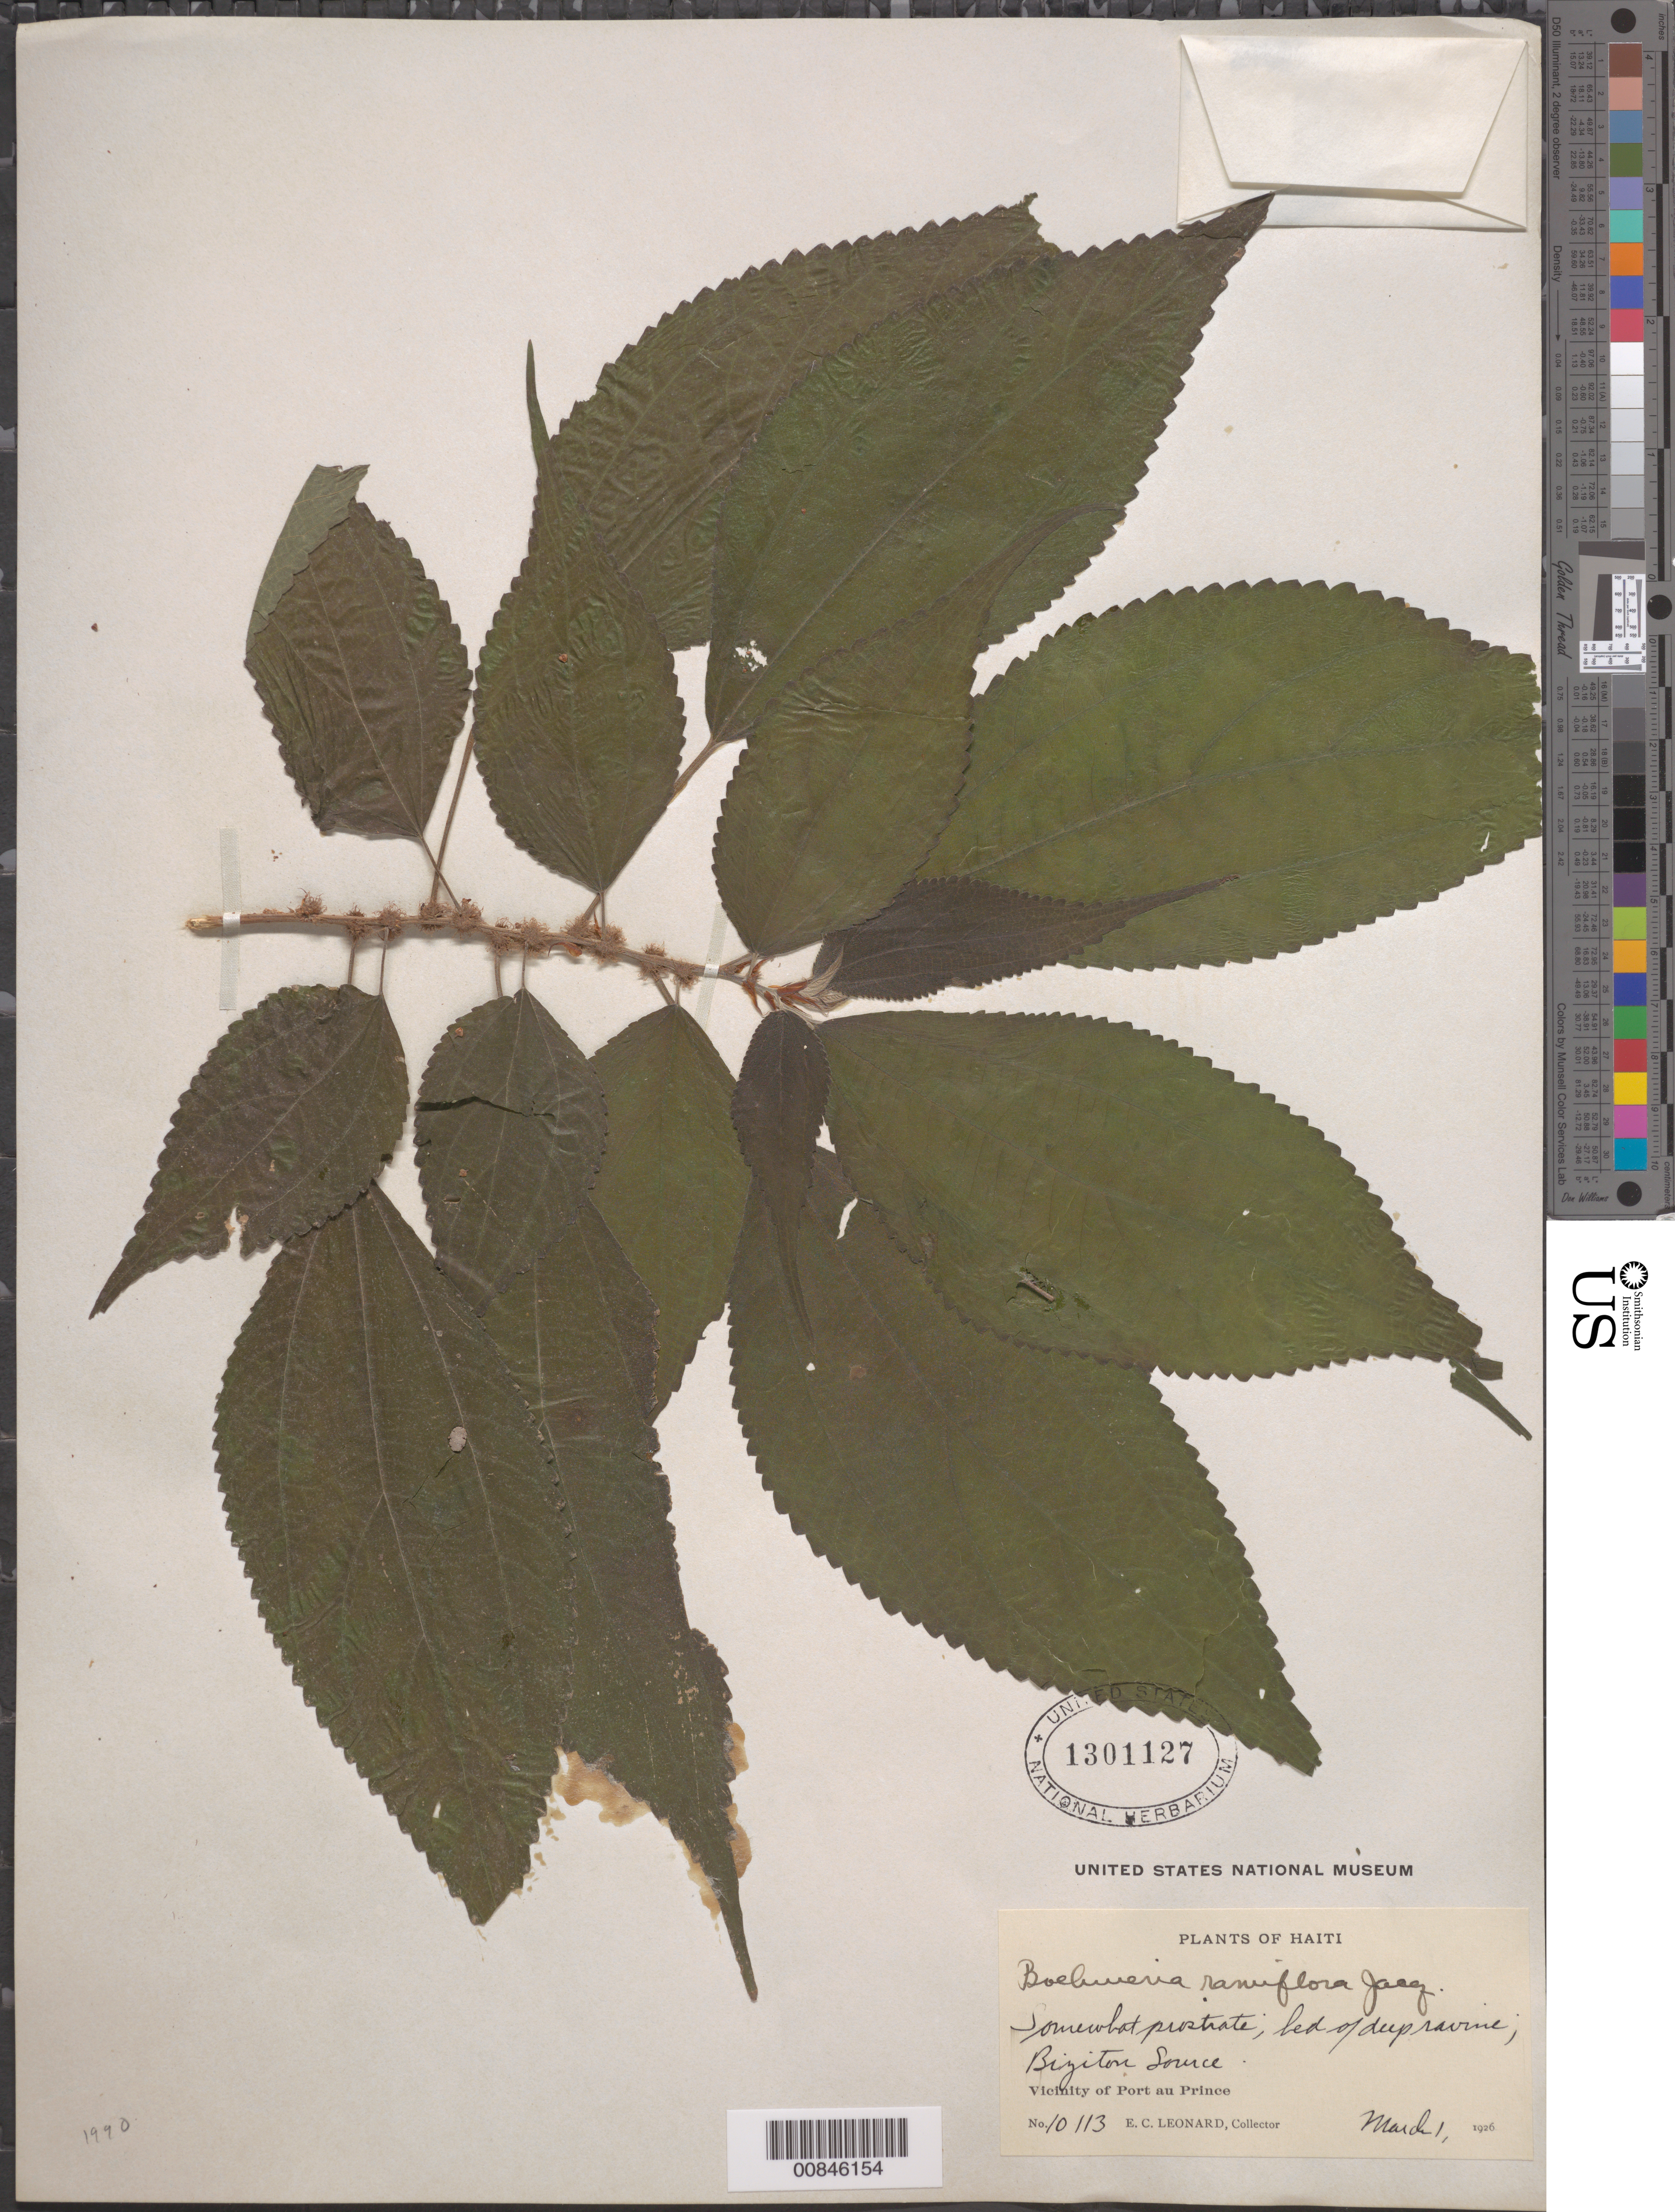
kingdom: Plantae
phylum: Tracheophyta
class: Magnoliopsida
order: Rosales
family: Urticaceae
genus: Boehmeria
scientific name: Boehmeria ramiflora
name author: Jacq.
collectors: E. C. Leonard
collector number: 10113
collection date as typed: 01 Mar 1926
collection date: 1926-03-01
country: Haiti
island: Hispaniola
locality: Vicinity of Port-au-Prince. "Biyiton" Source.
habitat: Bed of deep ravine.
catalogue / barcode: US 1301127